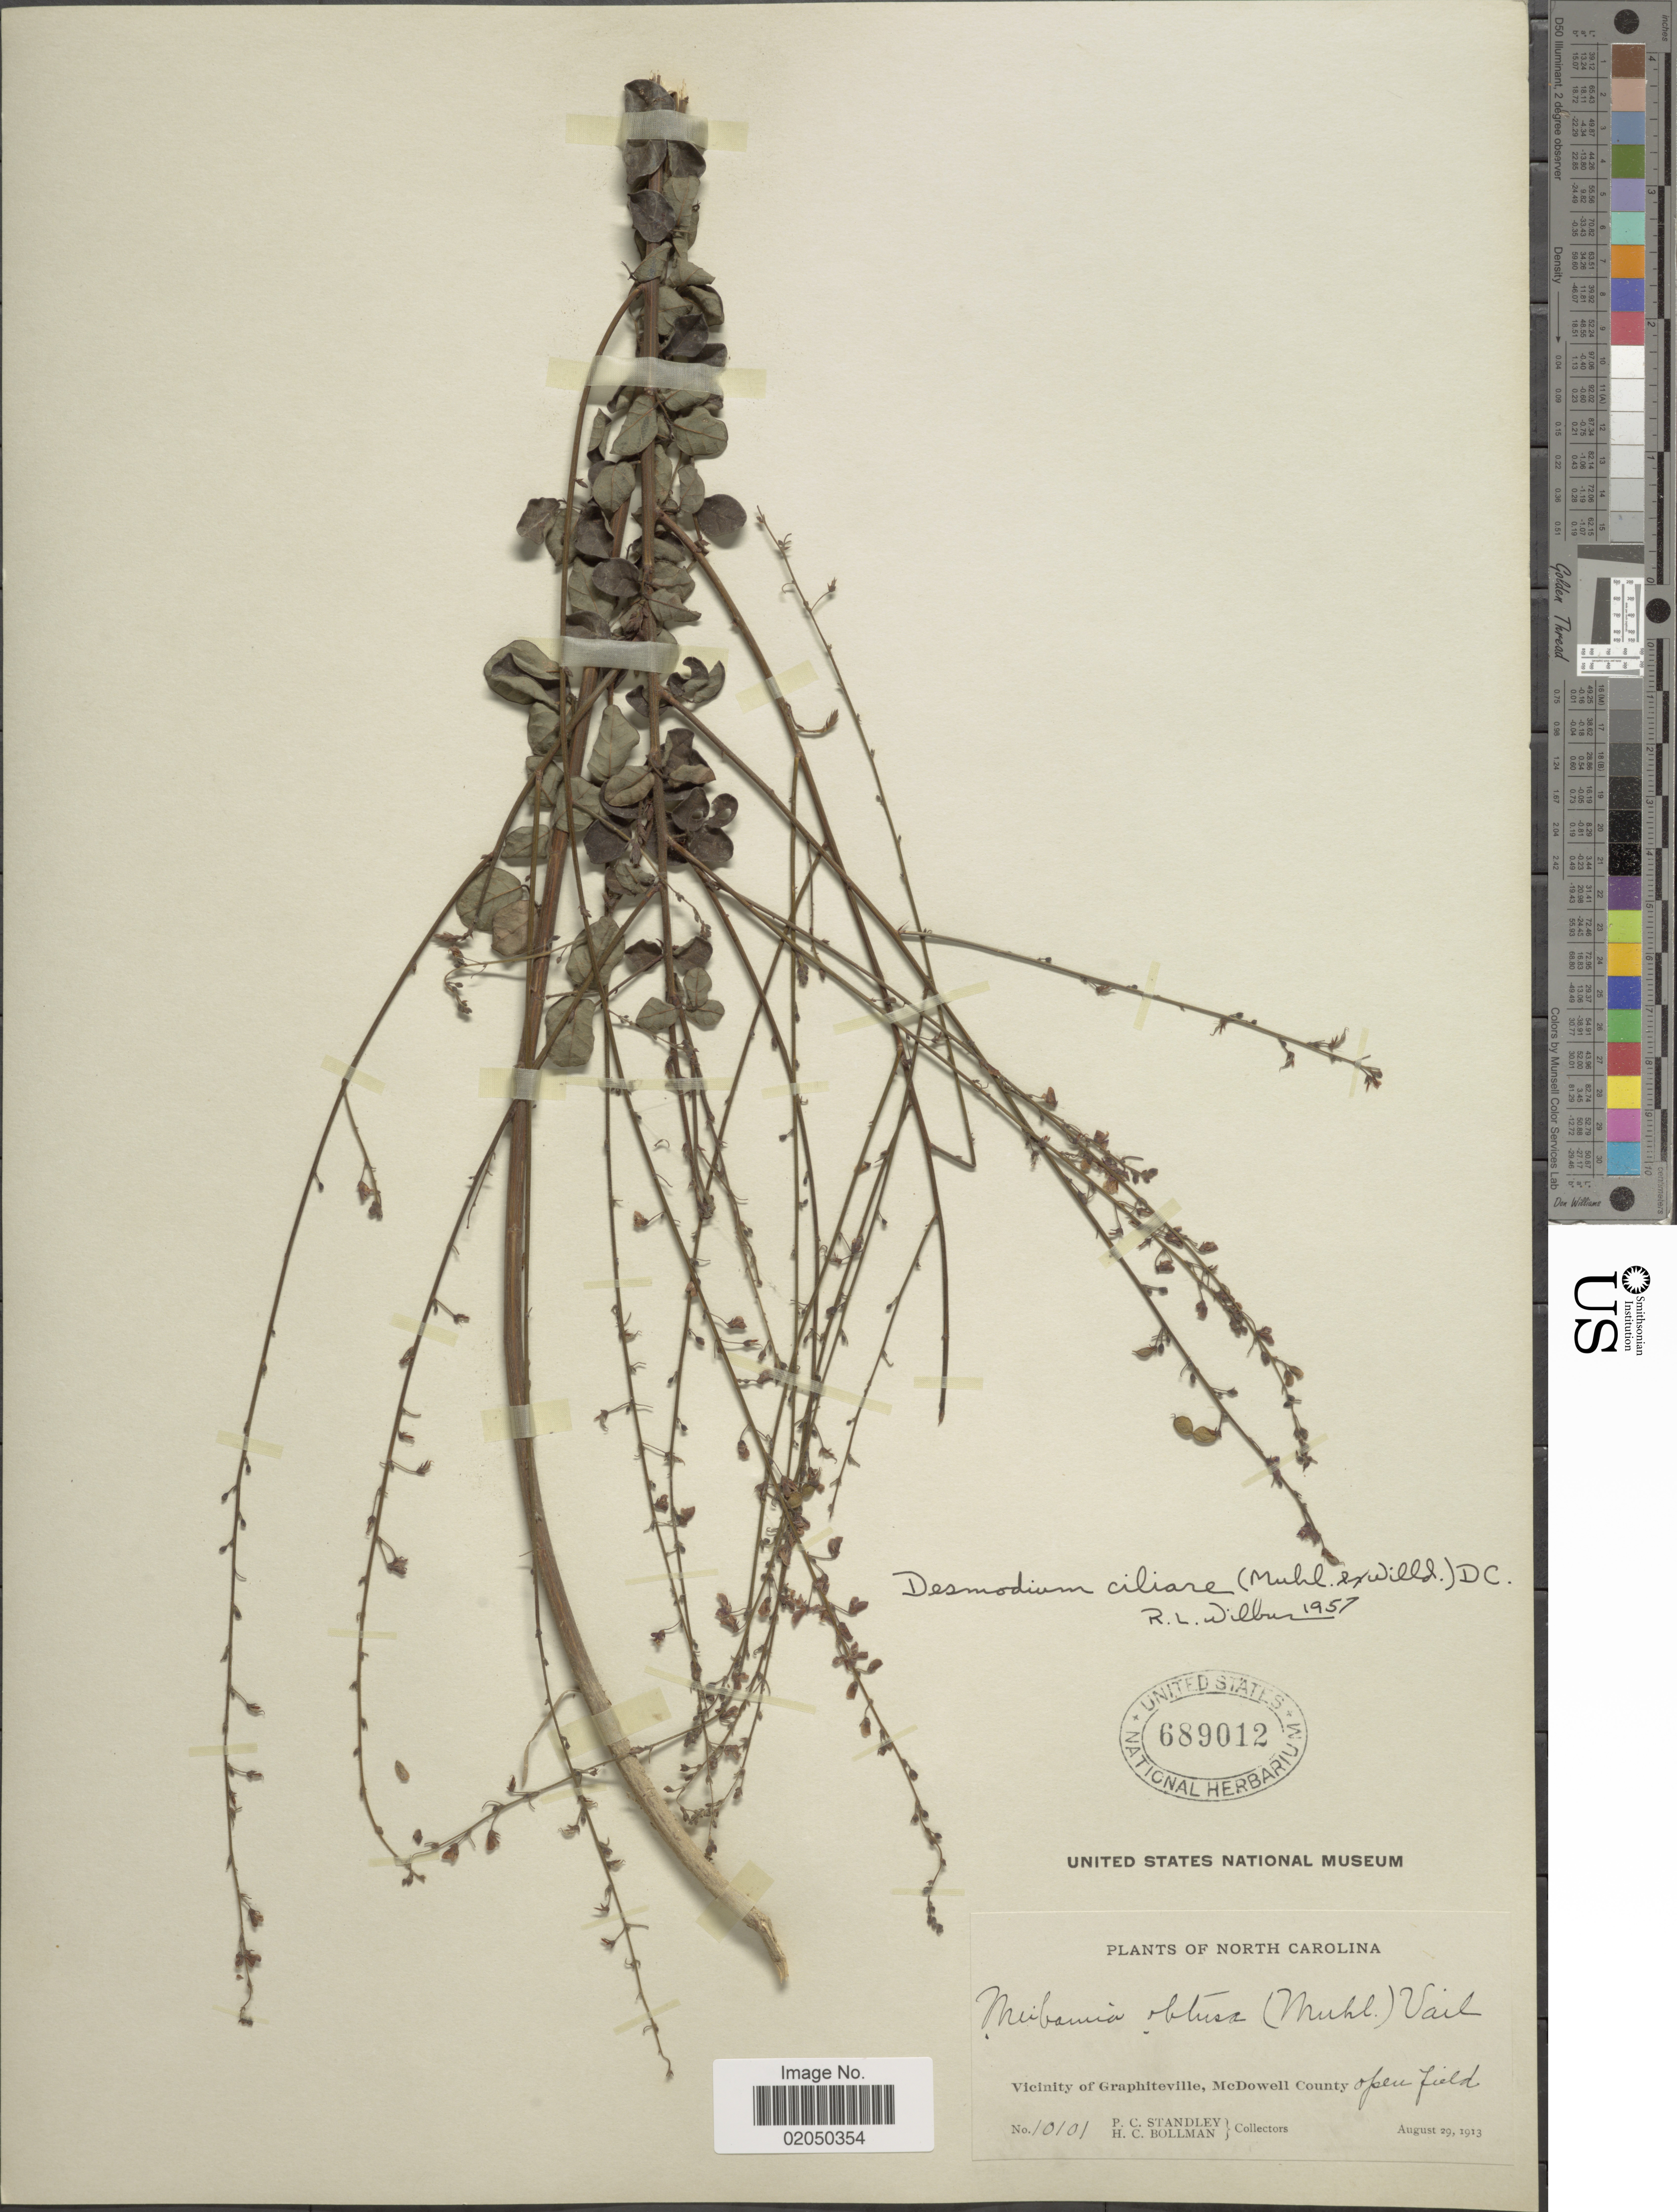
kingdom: Plantae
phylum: Tracheophyta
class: Magnoliopsida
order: Fabales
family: Fabaceae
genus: Desmodium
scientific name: Desmodium ciliare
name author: (Muhl. ex Willd.) DC.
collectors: P. C. Standley & H. C. Bollman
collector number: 10101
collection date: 1913-08-29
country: United States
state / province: North Carolina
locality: Vicinity of Graphiteville, McDowell County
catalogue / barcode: US 689012